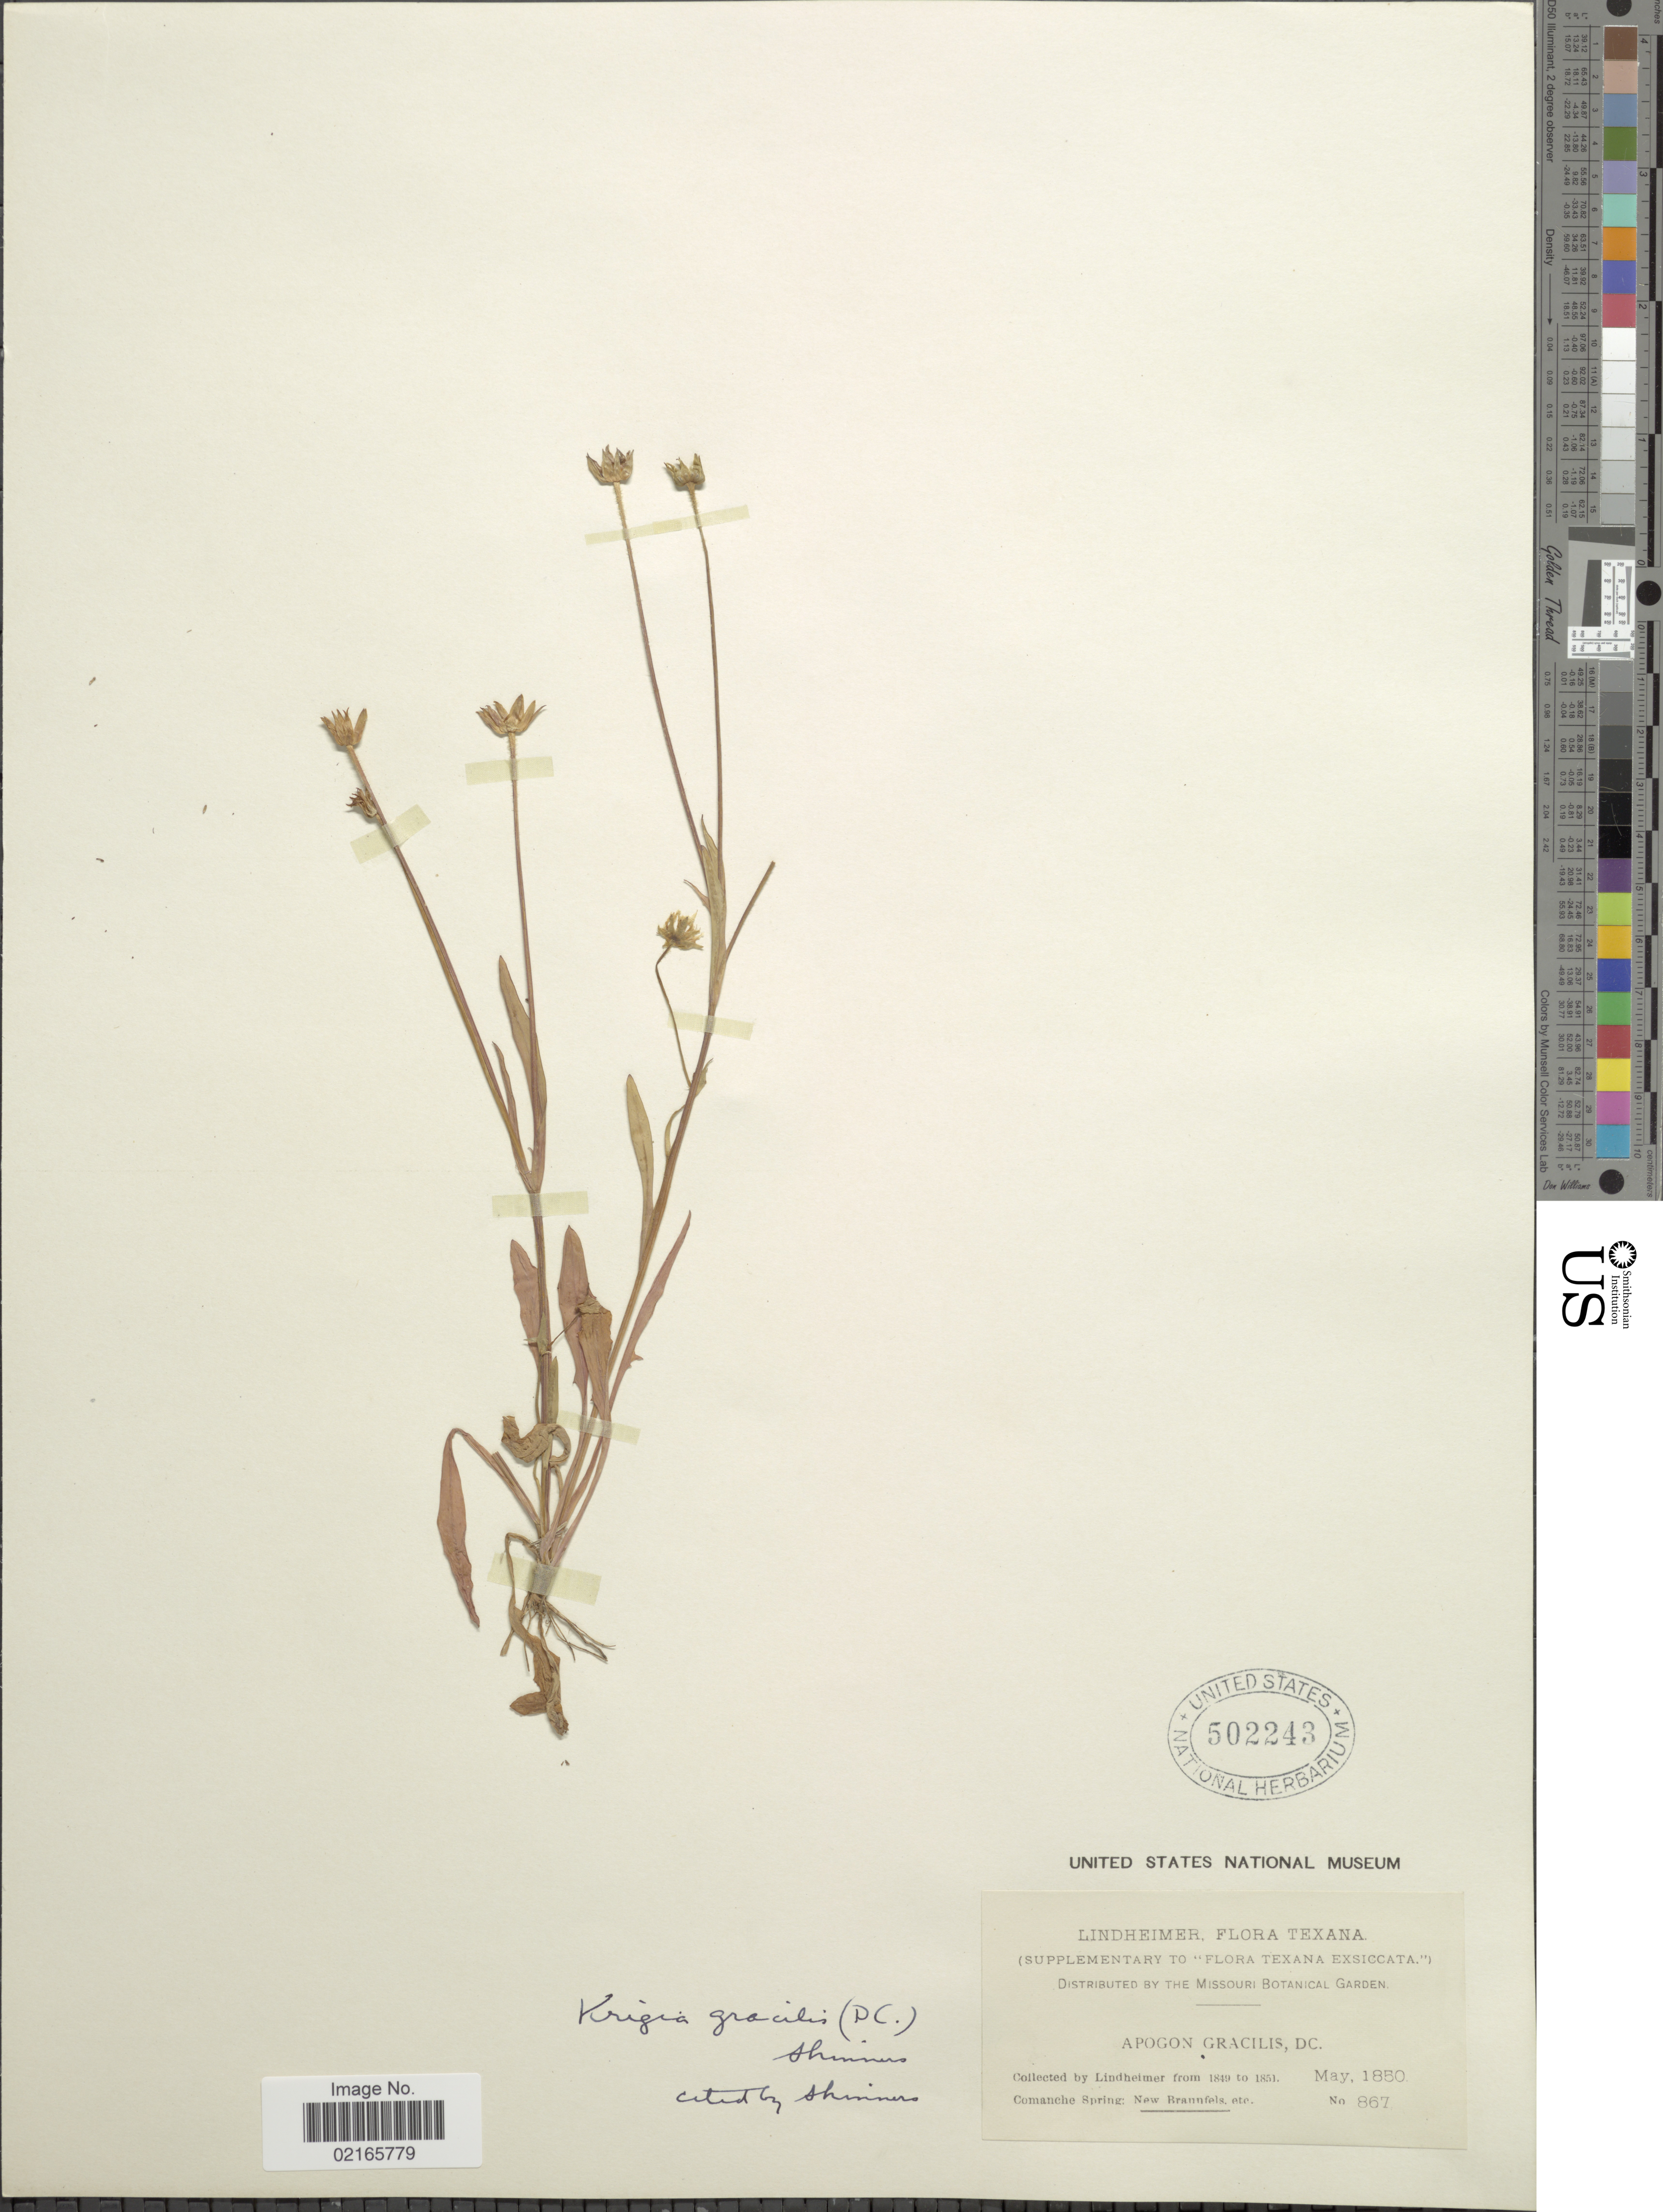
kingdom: Plantae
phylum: Tracheophyta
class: Magnoliopsida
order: Asterales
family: Asteraceae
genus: Krigia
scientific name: Krigia cespitosa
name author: (Raf.) K.L. Chambers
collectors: -. Lindheimer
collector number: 867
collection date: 1850-05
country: United States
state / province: Texas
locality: Comanche Spring: New Braunfels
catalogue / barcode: US 502243